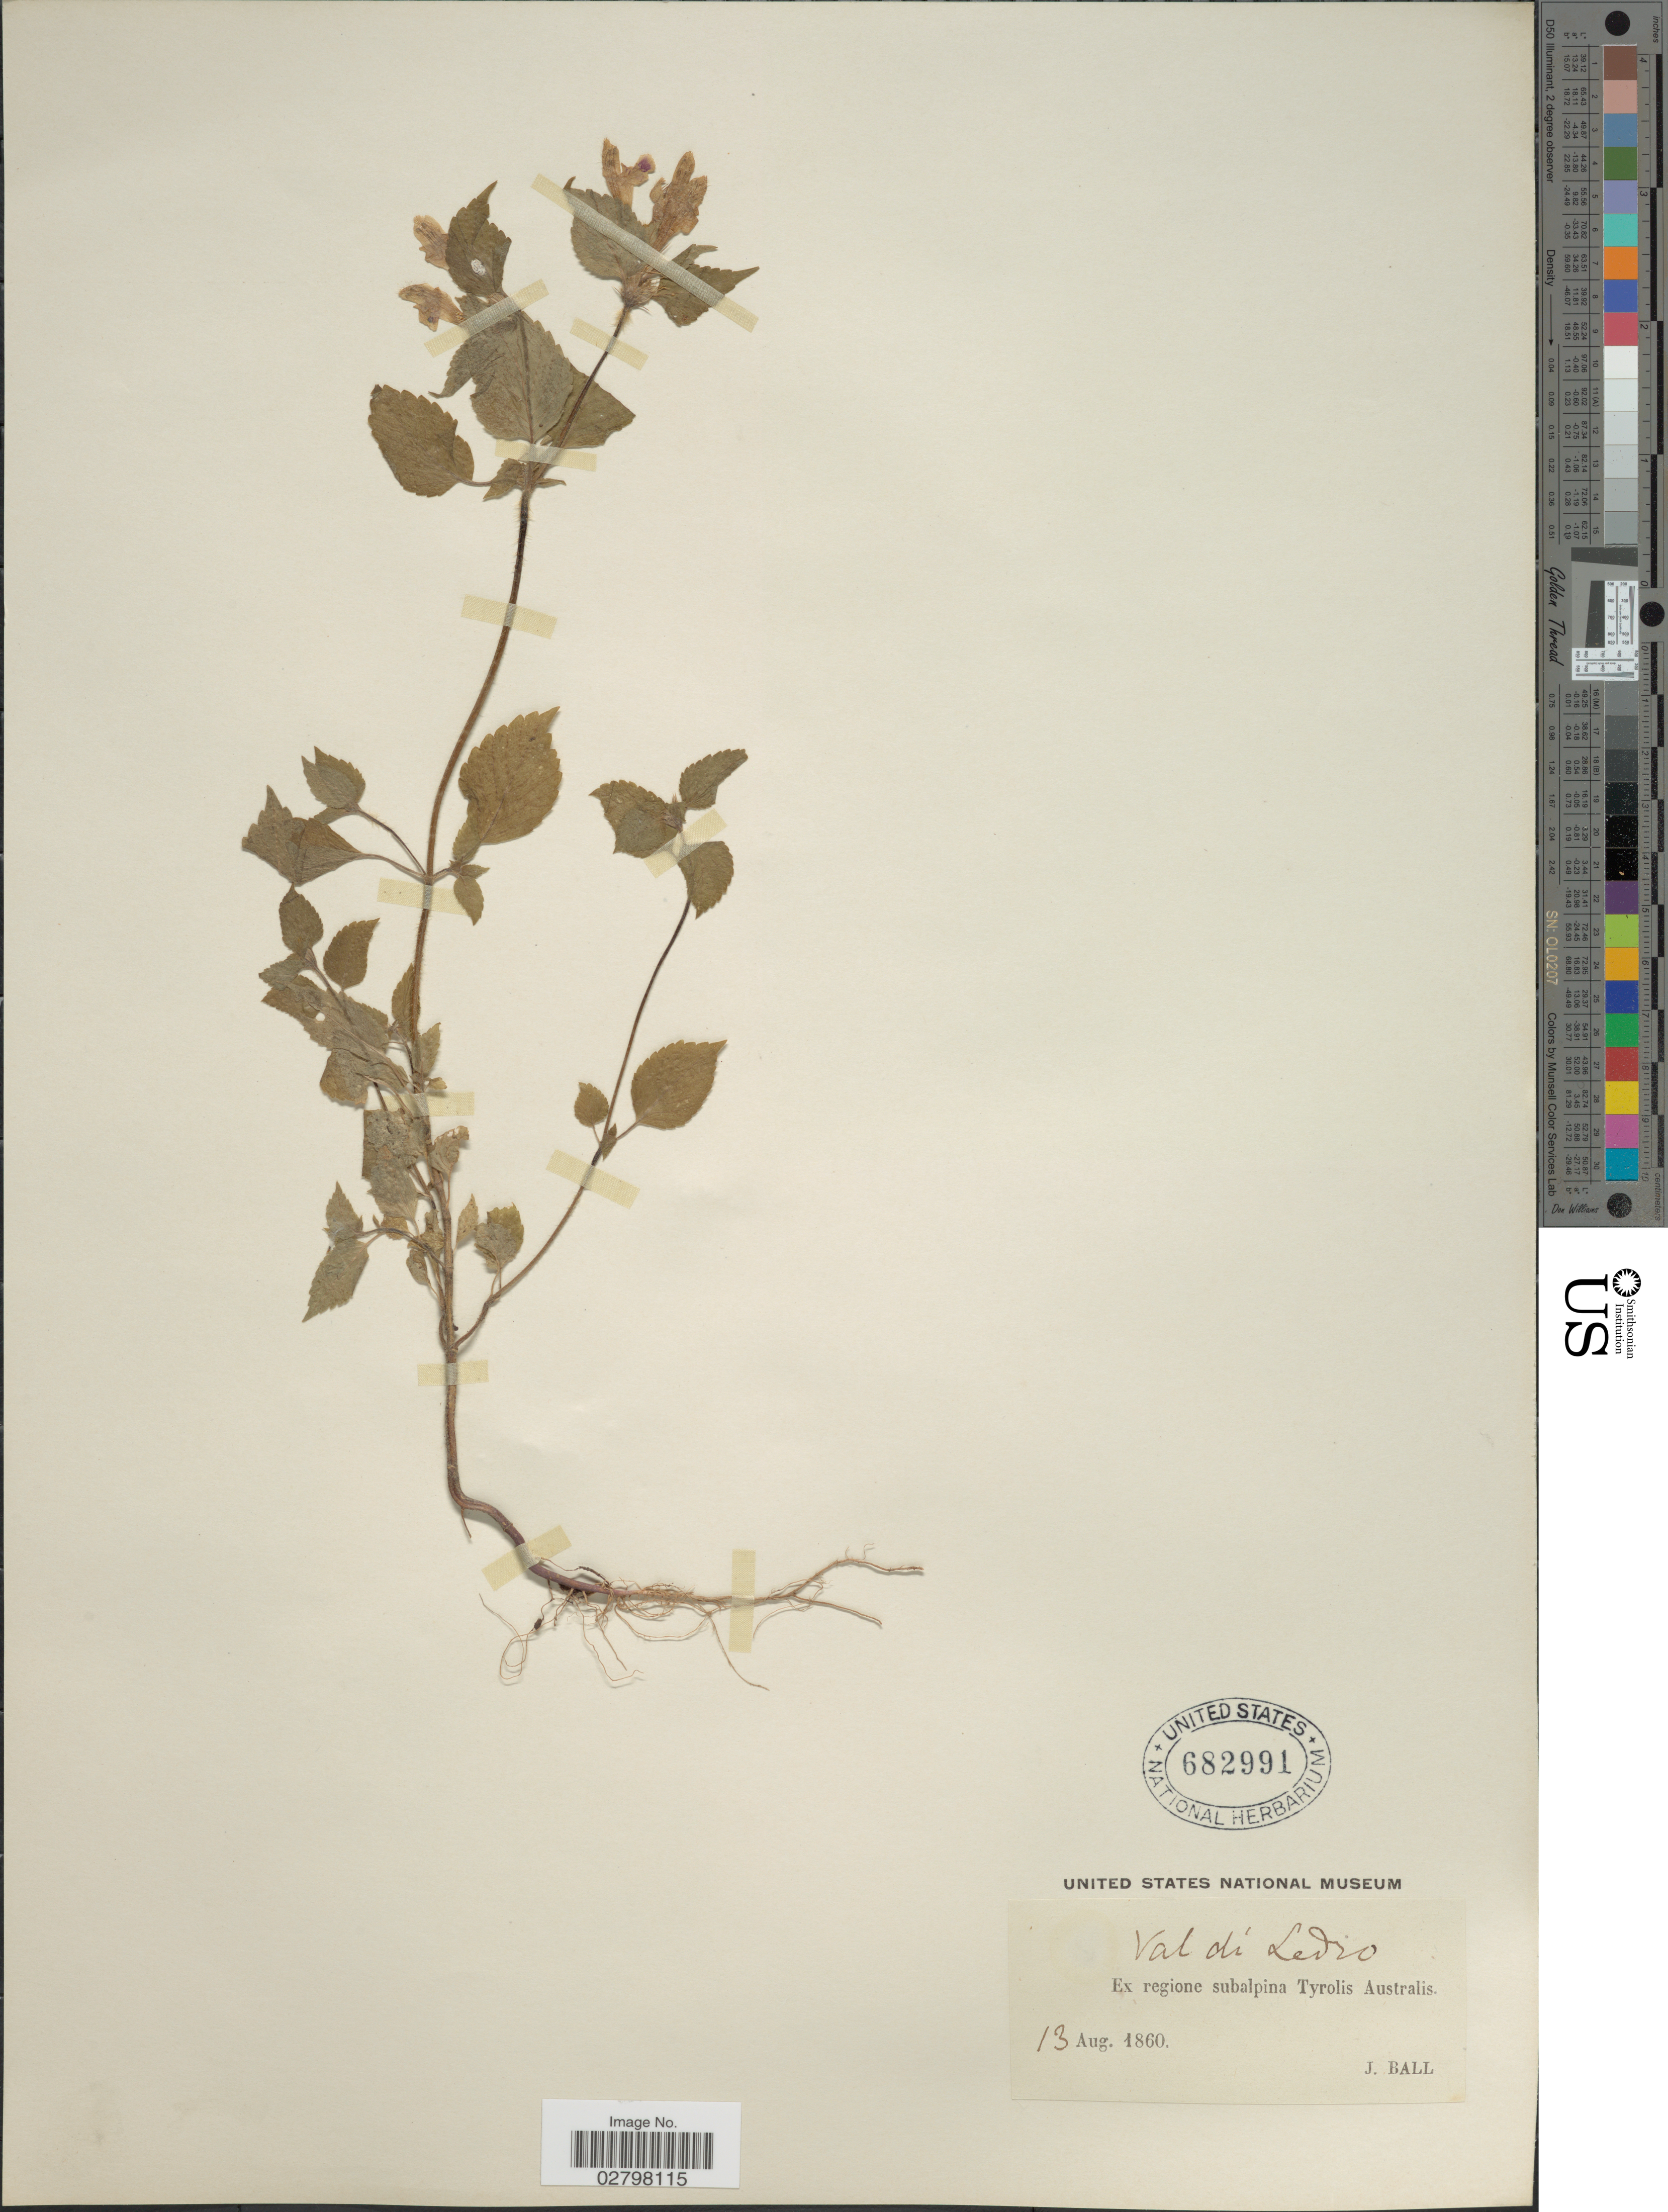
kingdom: Plantae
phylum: Tracheophyta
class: Magnoliopsida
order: Lamiales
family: Lamiaceae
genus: Stachys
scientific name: Stachys sp.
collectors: J. Ball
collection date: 1860-08-13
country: Austria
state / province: Tirol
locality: Val di Ledro. Ex regione subalpina Tyrolis Australis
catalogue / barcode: US 682991